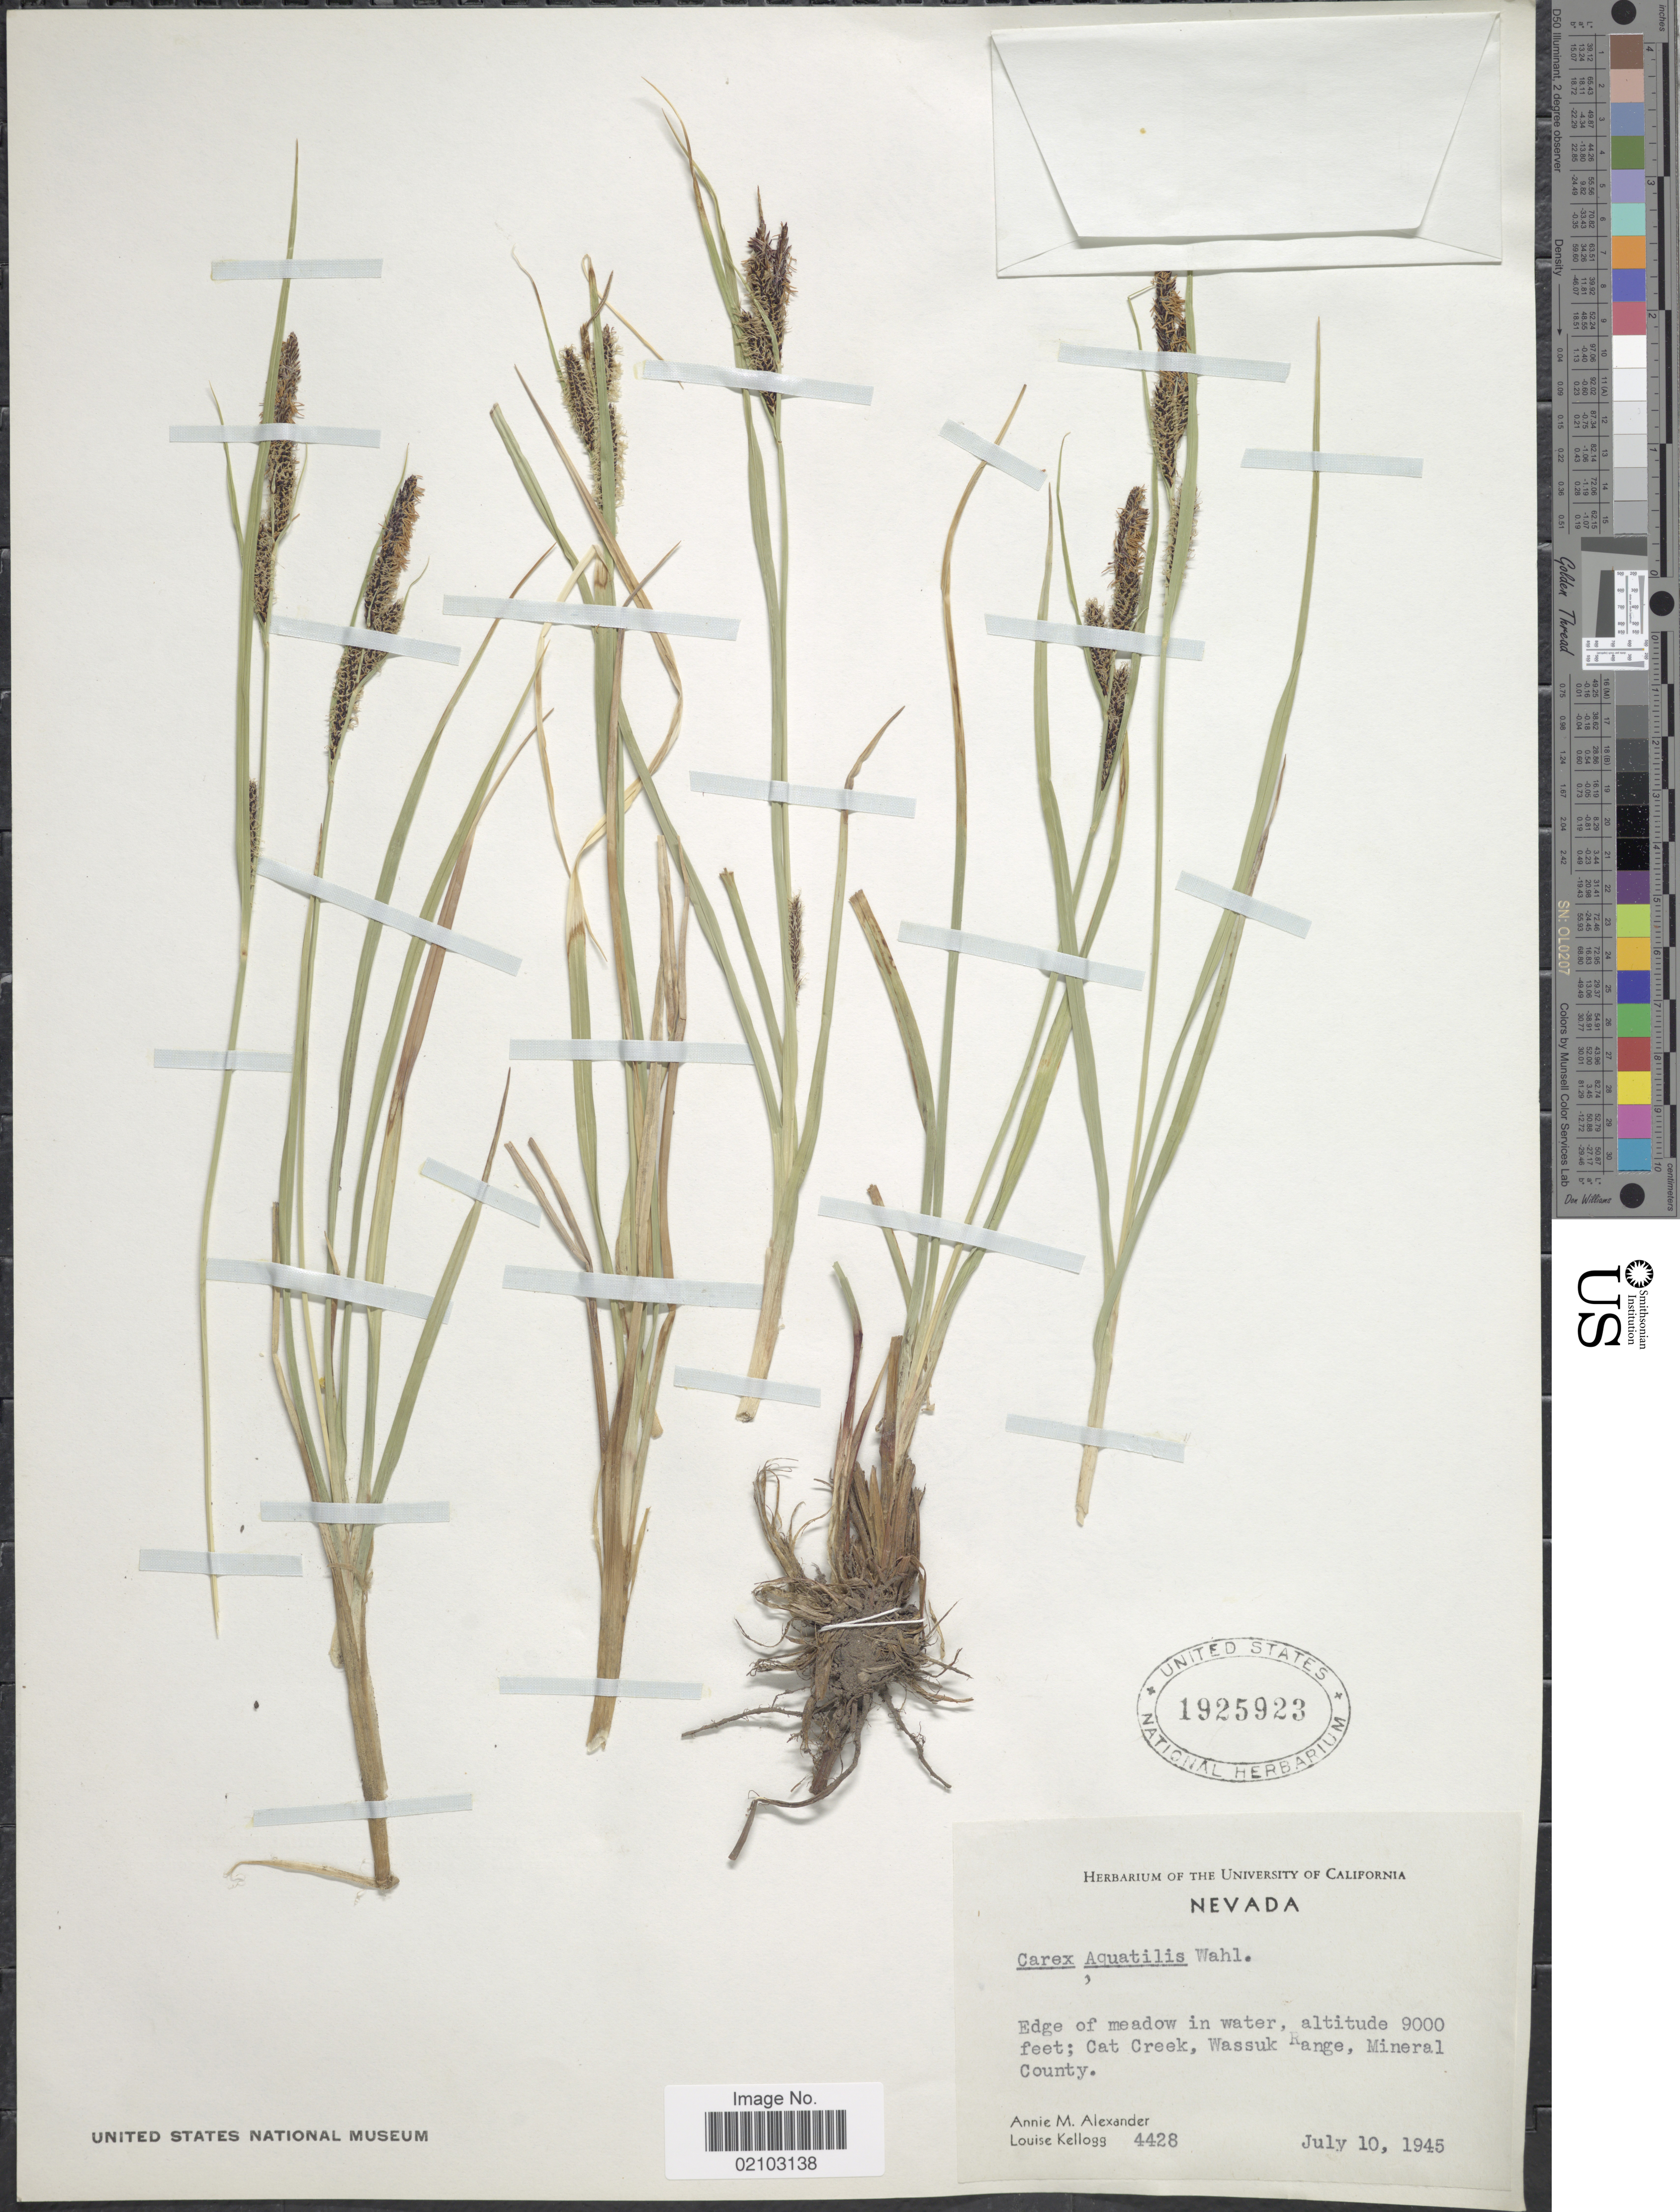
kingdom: Plantae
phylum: Tracheophyta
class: Liliopsida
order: Poales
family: Cyperaceae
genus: Carex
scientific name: Carex aquatilis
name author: Wahlenb.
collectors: A. M. Alexander & L. Kellogg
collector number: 4428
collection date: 1945-07-10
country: United States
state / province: Nevada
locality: Cat Creek, Wassuk Range, Mineral County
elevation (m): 2743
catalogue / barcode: US 1925923